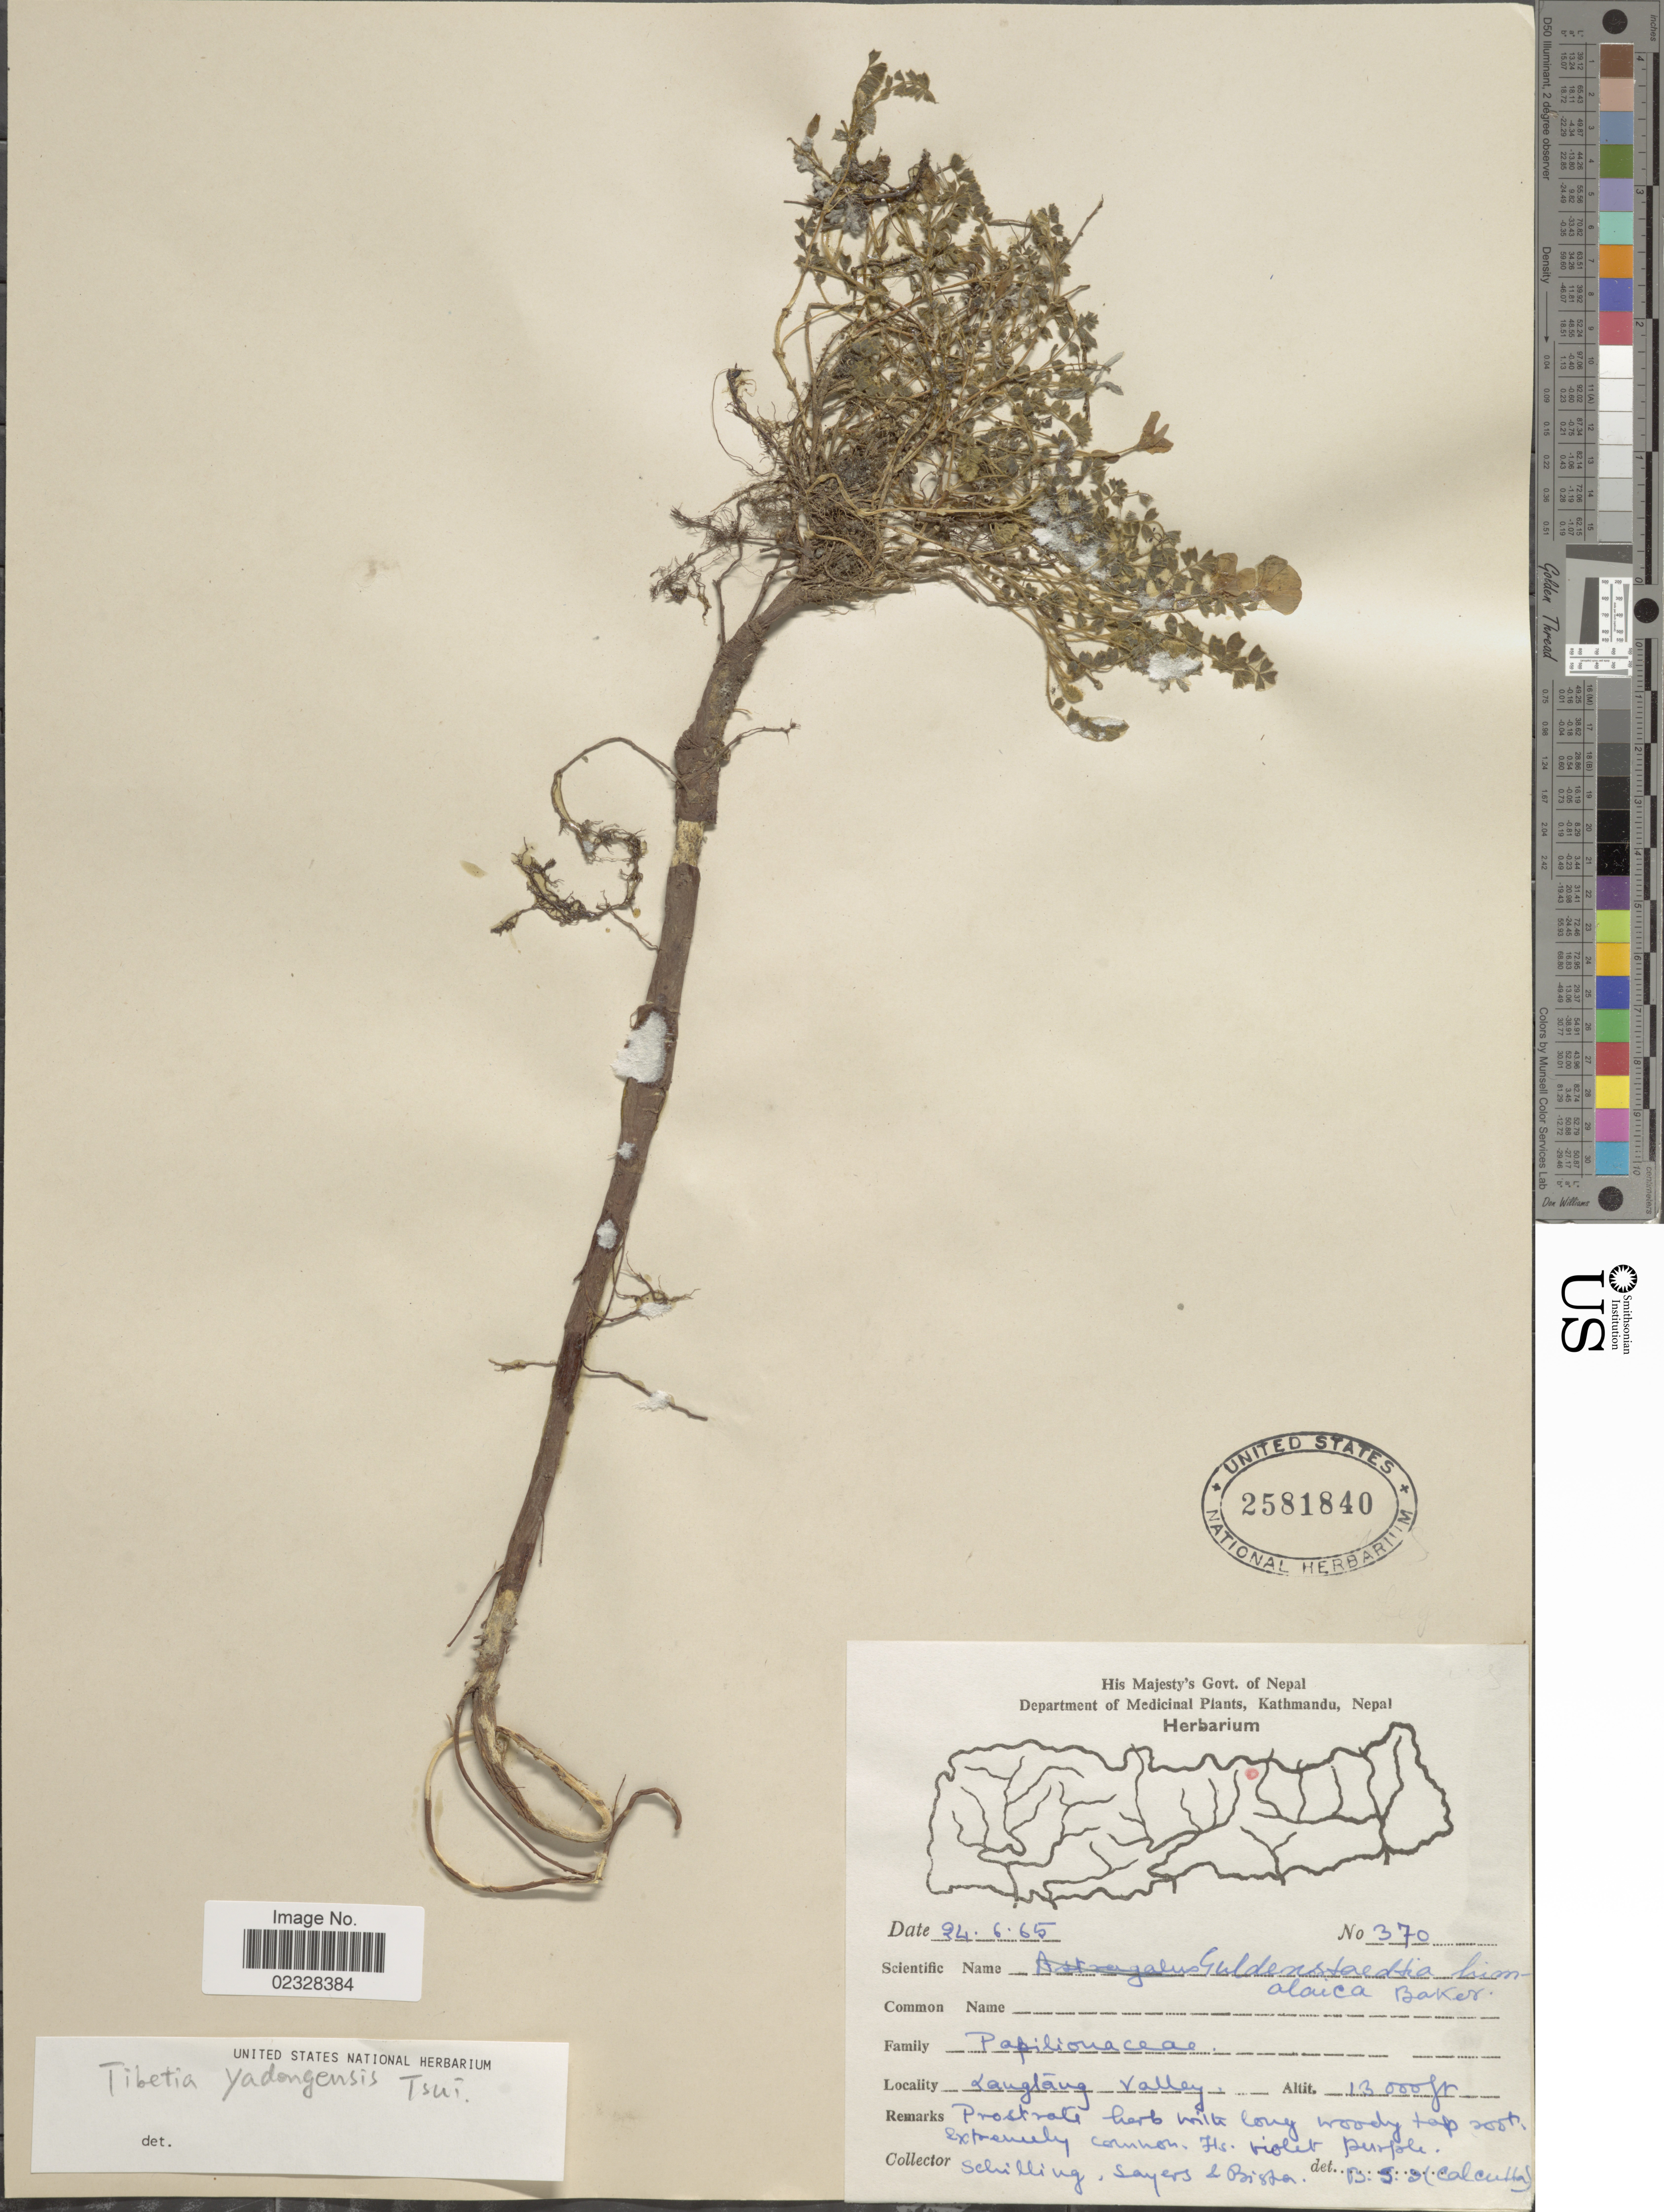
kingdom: Plantae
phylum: Tracheophyta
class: Magnoliopsida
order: Fabales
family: Fabaceae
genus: Tibetia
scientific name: Tibetia himalaica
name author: (Baker) H.B. Cui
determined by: (US) Smithsonian Institution - National Museum of Natural History - Department of Botany (UNITED STATES)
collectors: Schilling, --, -. Sayers & -. Bista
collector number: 370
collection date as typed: Transcribed d/m/y: 24/6/65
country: Malaysia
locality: Langlang valley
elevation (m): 3962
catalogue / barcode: US 2581840